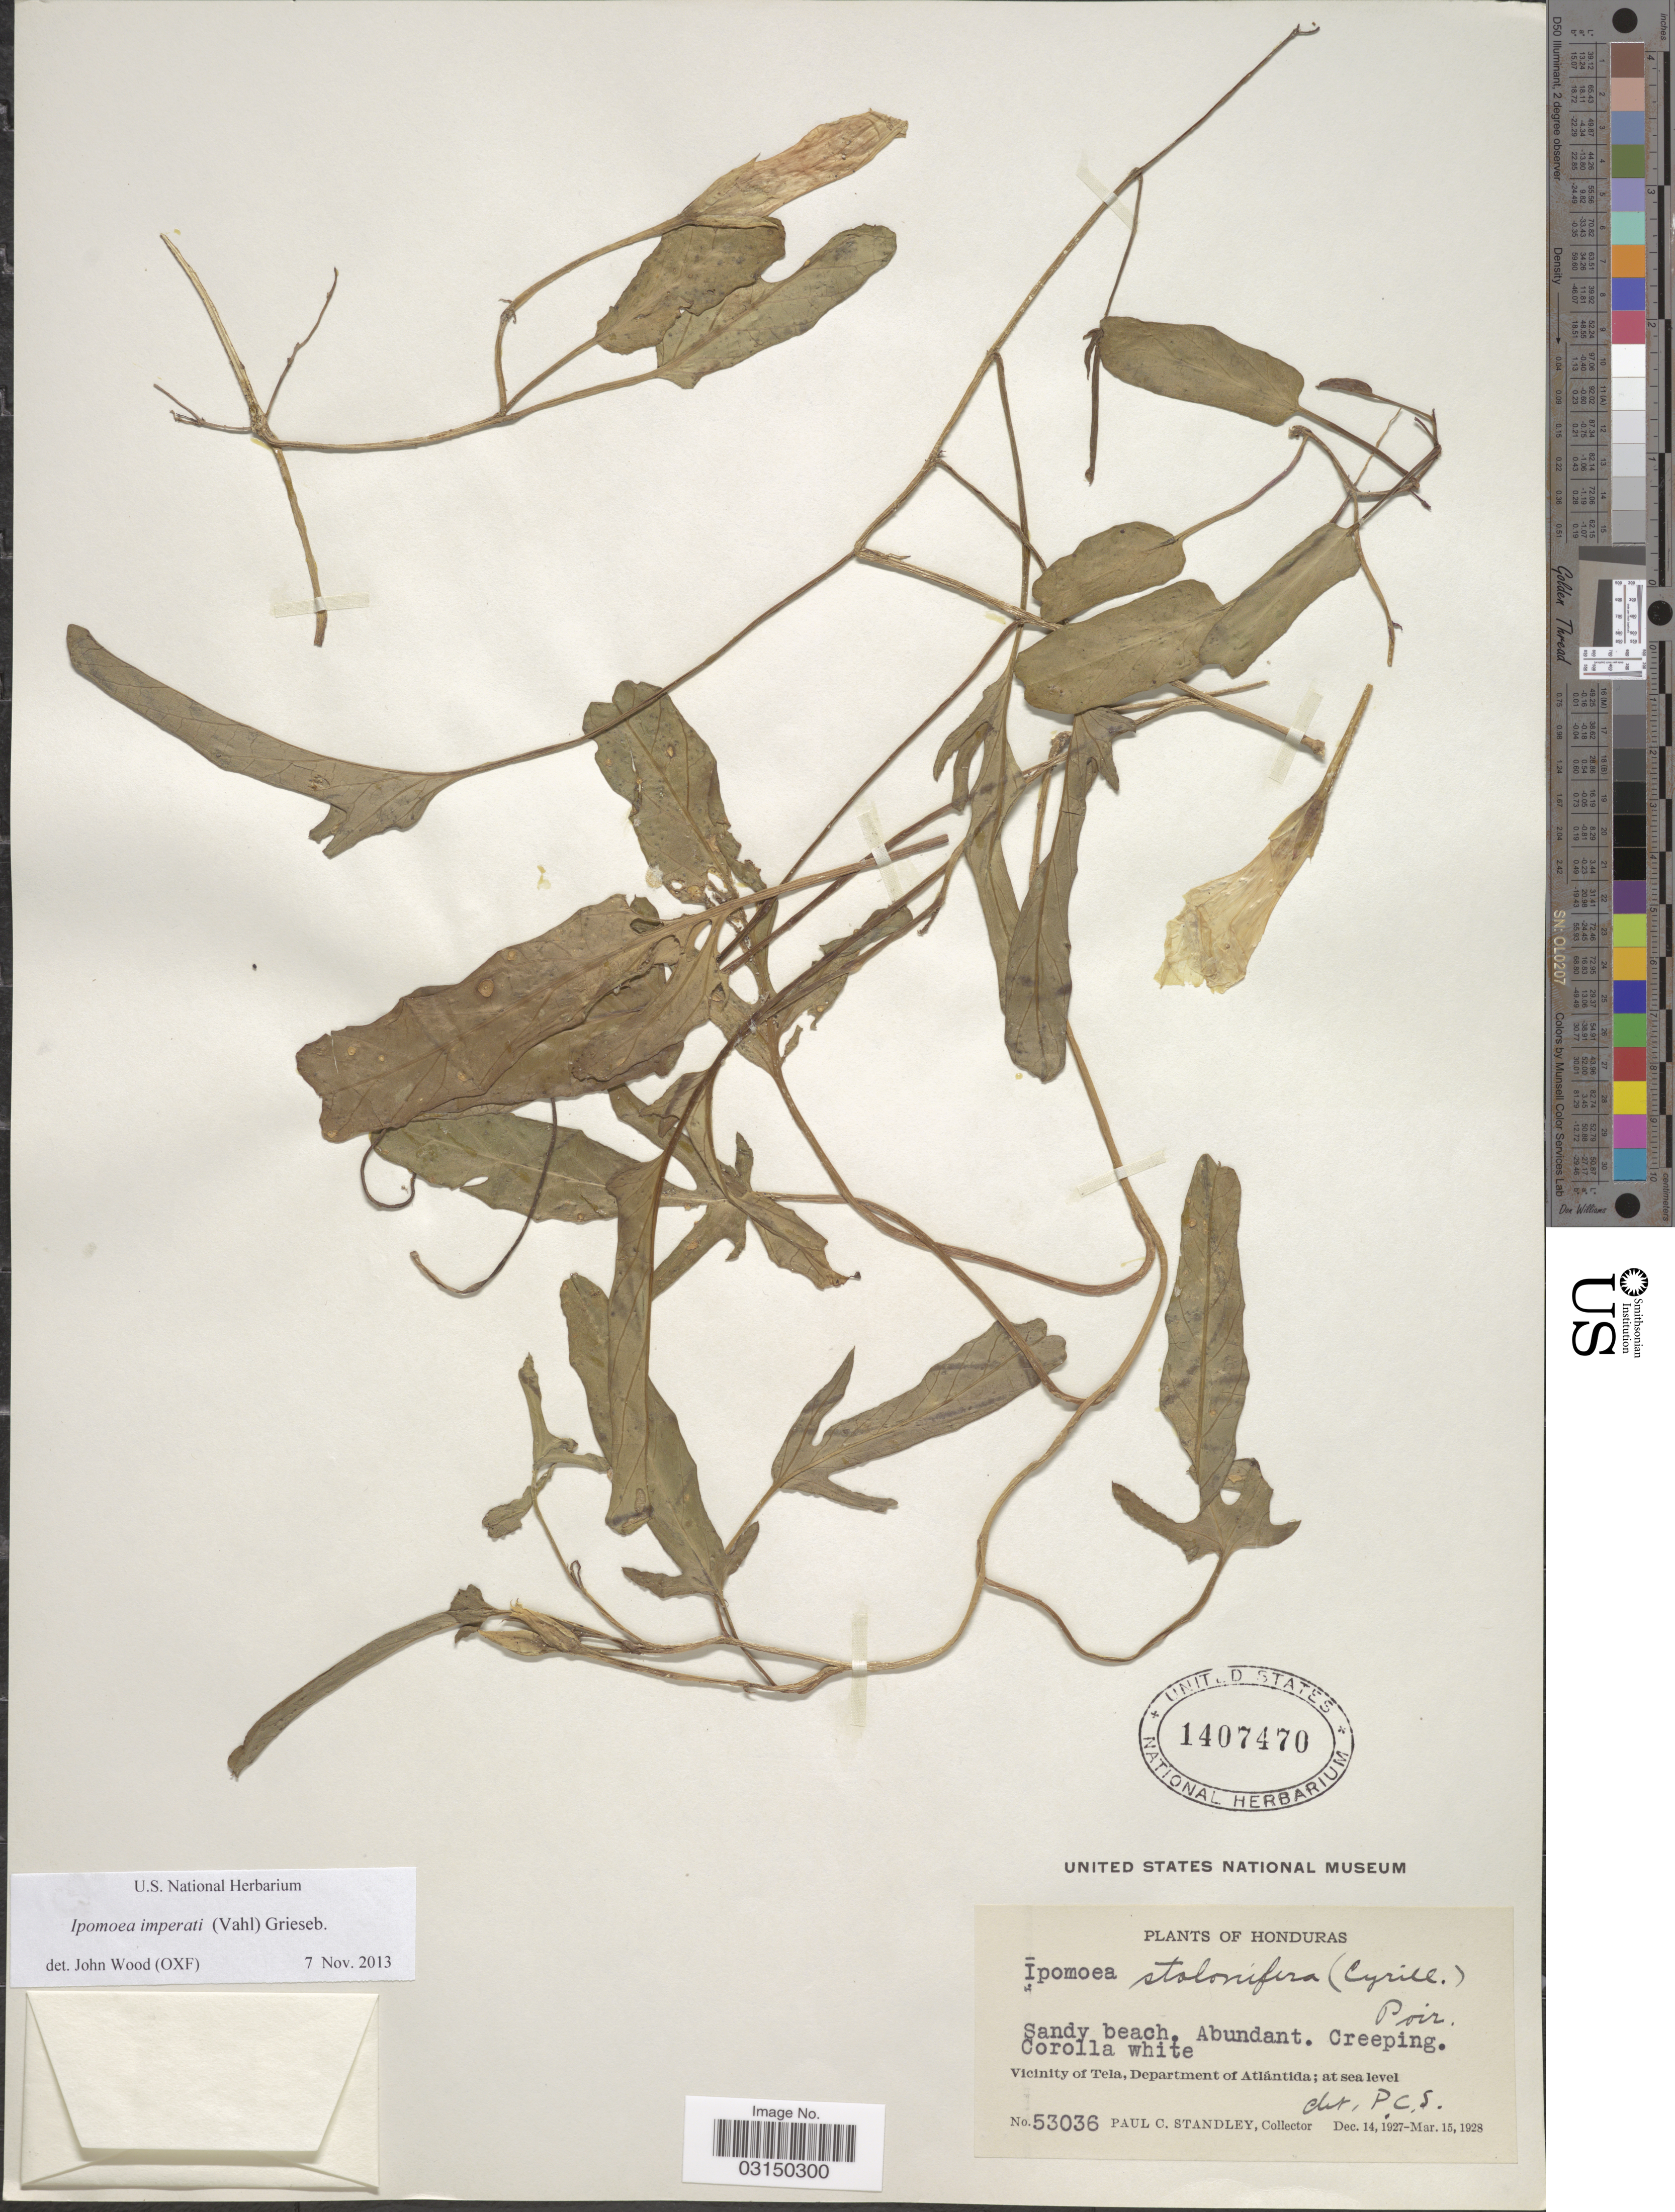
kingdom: Plantae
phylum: Tracheophyta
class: Magnoliopsida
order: Solanales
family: Convolvulaceae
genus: Ipomoea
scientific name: Ipomoea imperati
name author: (Vahl) Griseb.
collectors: P. C. Standley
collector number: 53036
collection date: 1927-12-14/1928-03-15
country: Honduras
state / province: Atlántida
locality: Vicinity of Tela, Department of Atlántida.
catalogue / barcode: US 1407470